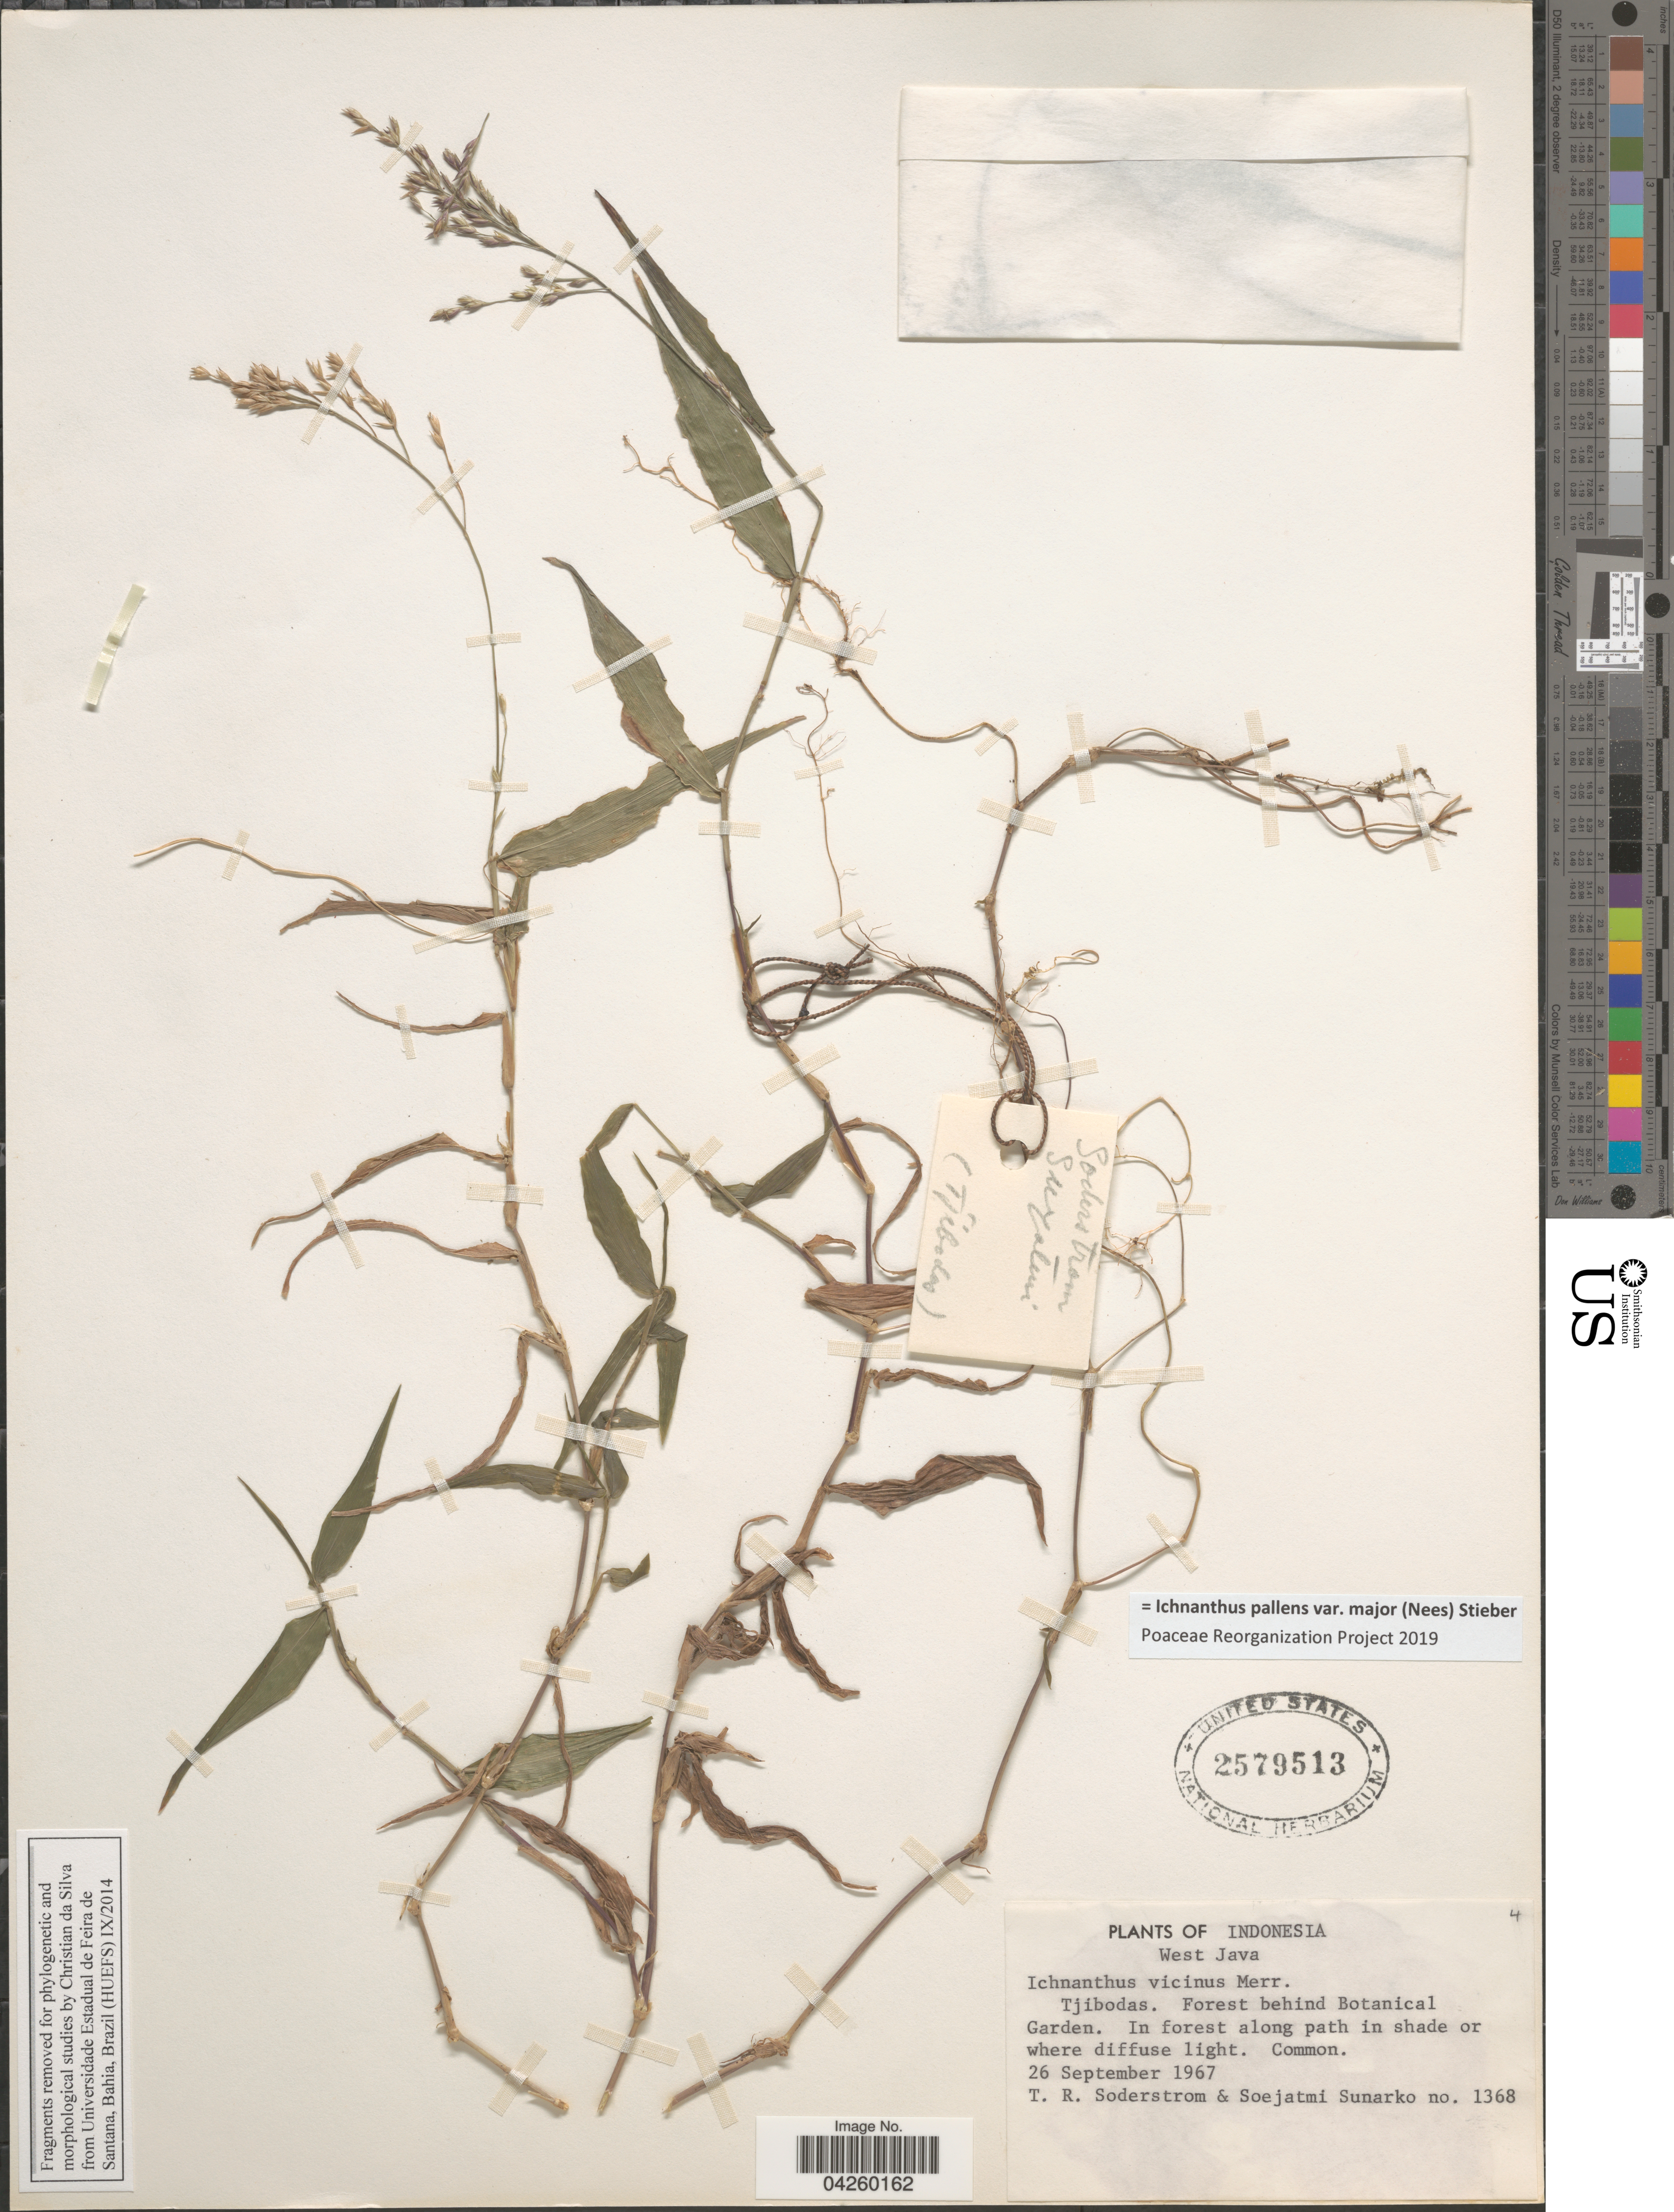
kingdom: Plantae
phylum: Tracheophyta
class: Liliopsida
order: Poales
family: Poaceae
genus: Ichnanthus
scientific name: Ichnanthus pallens var. major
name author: (Nees) Stieber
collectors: T. R. Soderstrom & S. Sunarko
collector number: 1368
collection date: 1967-09-26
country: Indonesia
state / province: Java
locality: West Java. Tjibodas. Forest behind Botanical Garden.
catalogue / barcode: US 2579513